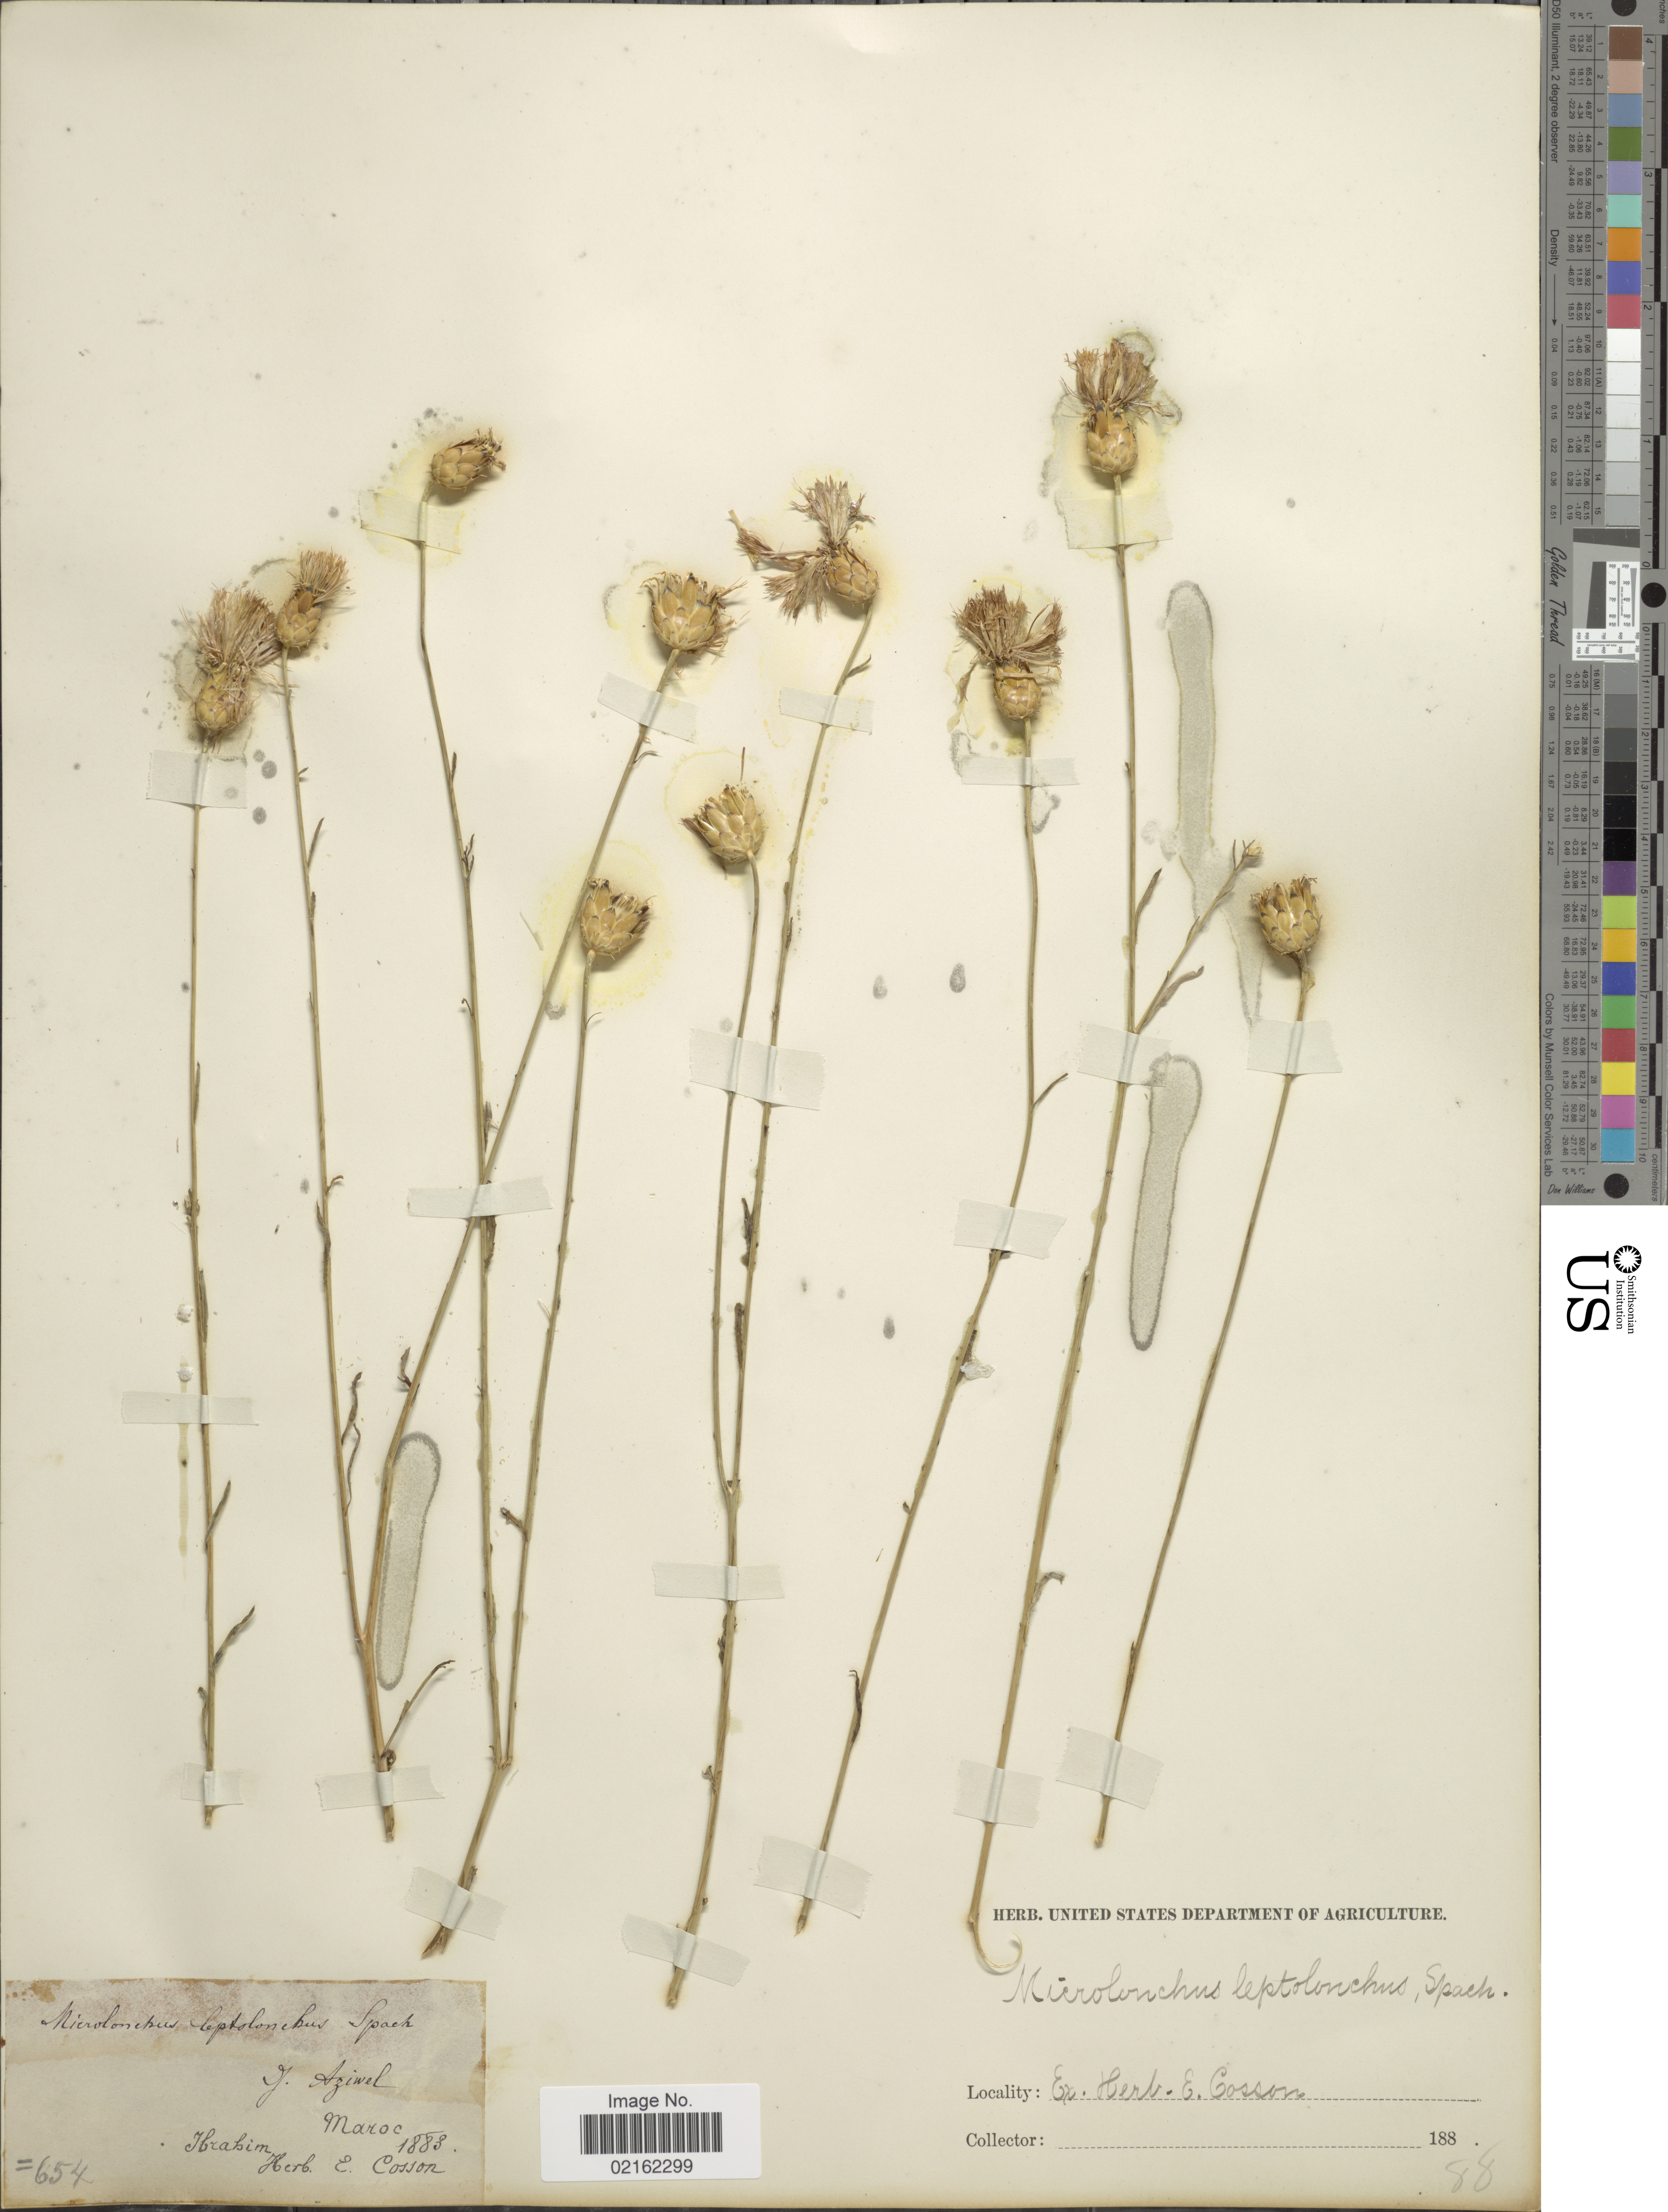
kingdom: Plantae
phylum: Tracheophyta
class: Magnoliopsida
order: Asterales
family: Asteraceae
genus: Mantisalca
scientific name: Mantisalca salmantica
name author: (L.) Briq. & Cav.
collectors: -. Ibrahim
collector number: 654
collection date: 1888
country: Morocco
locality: J. Aziwel